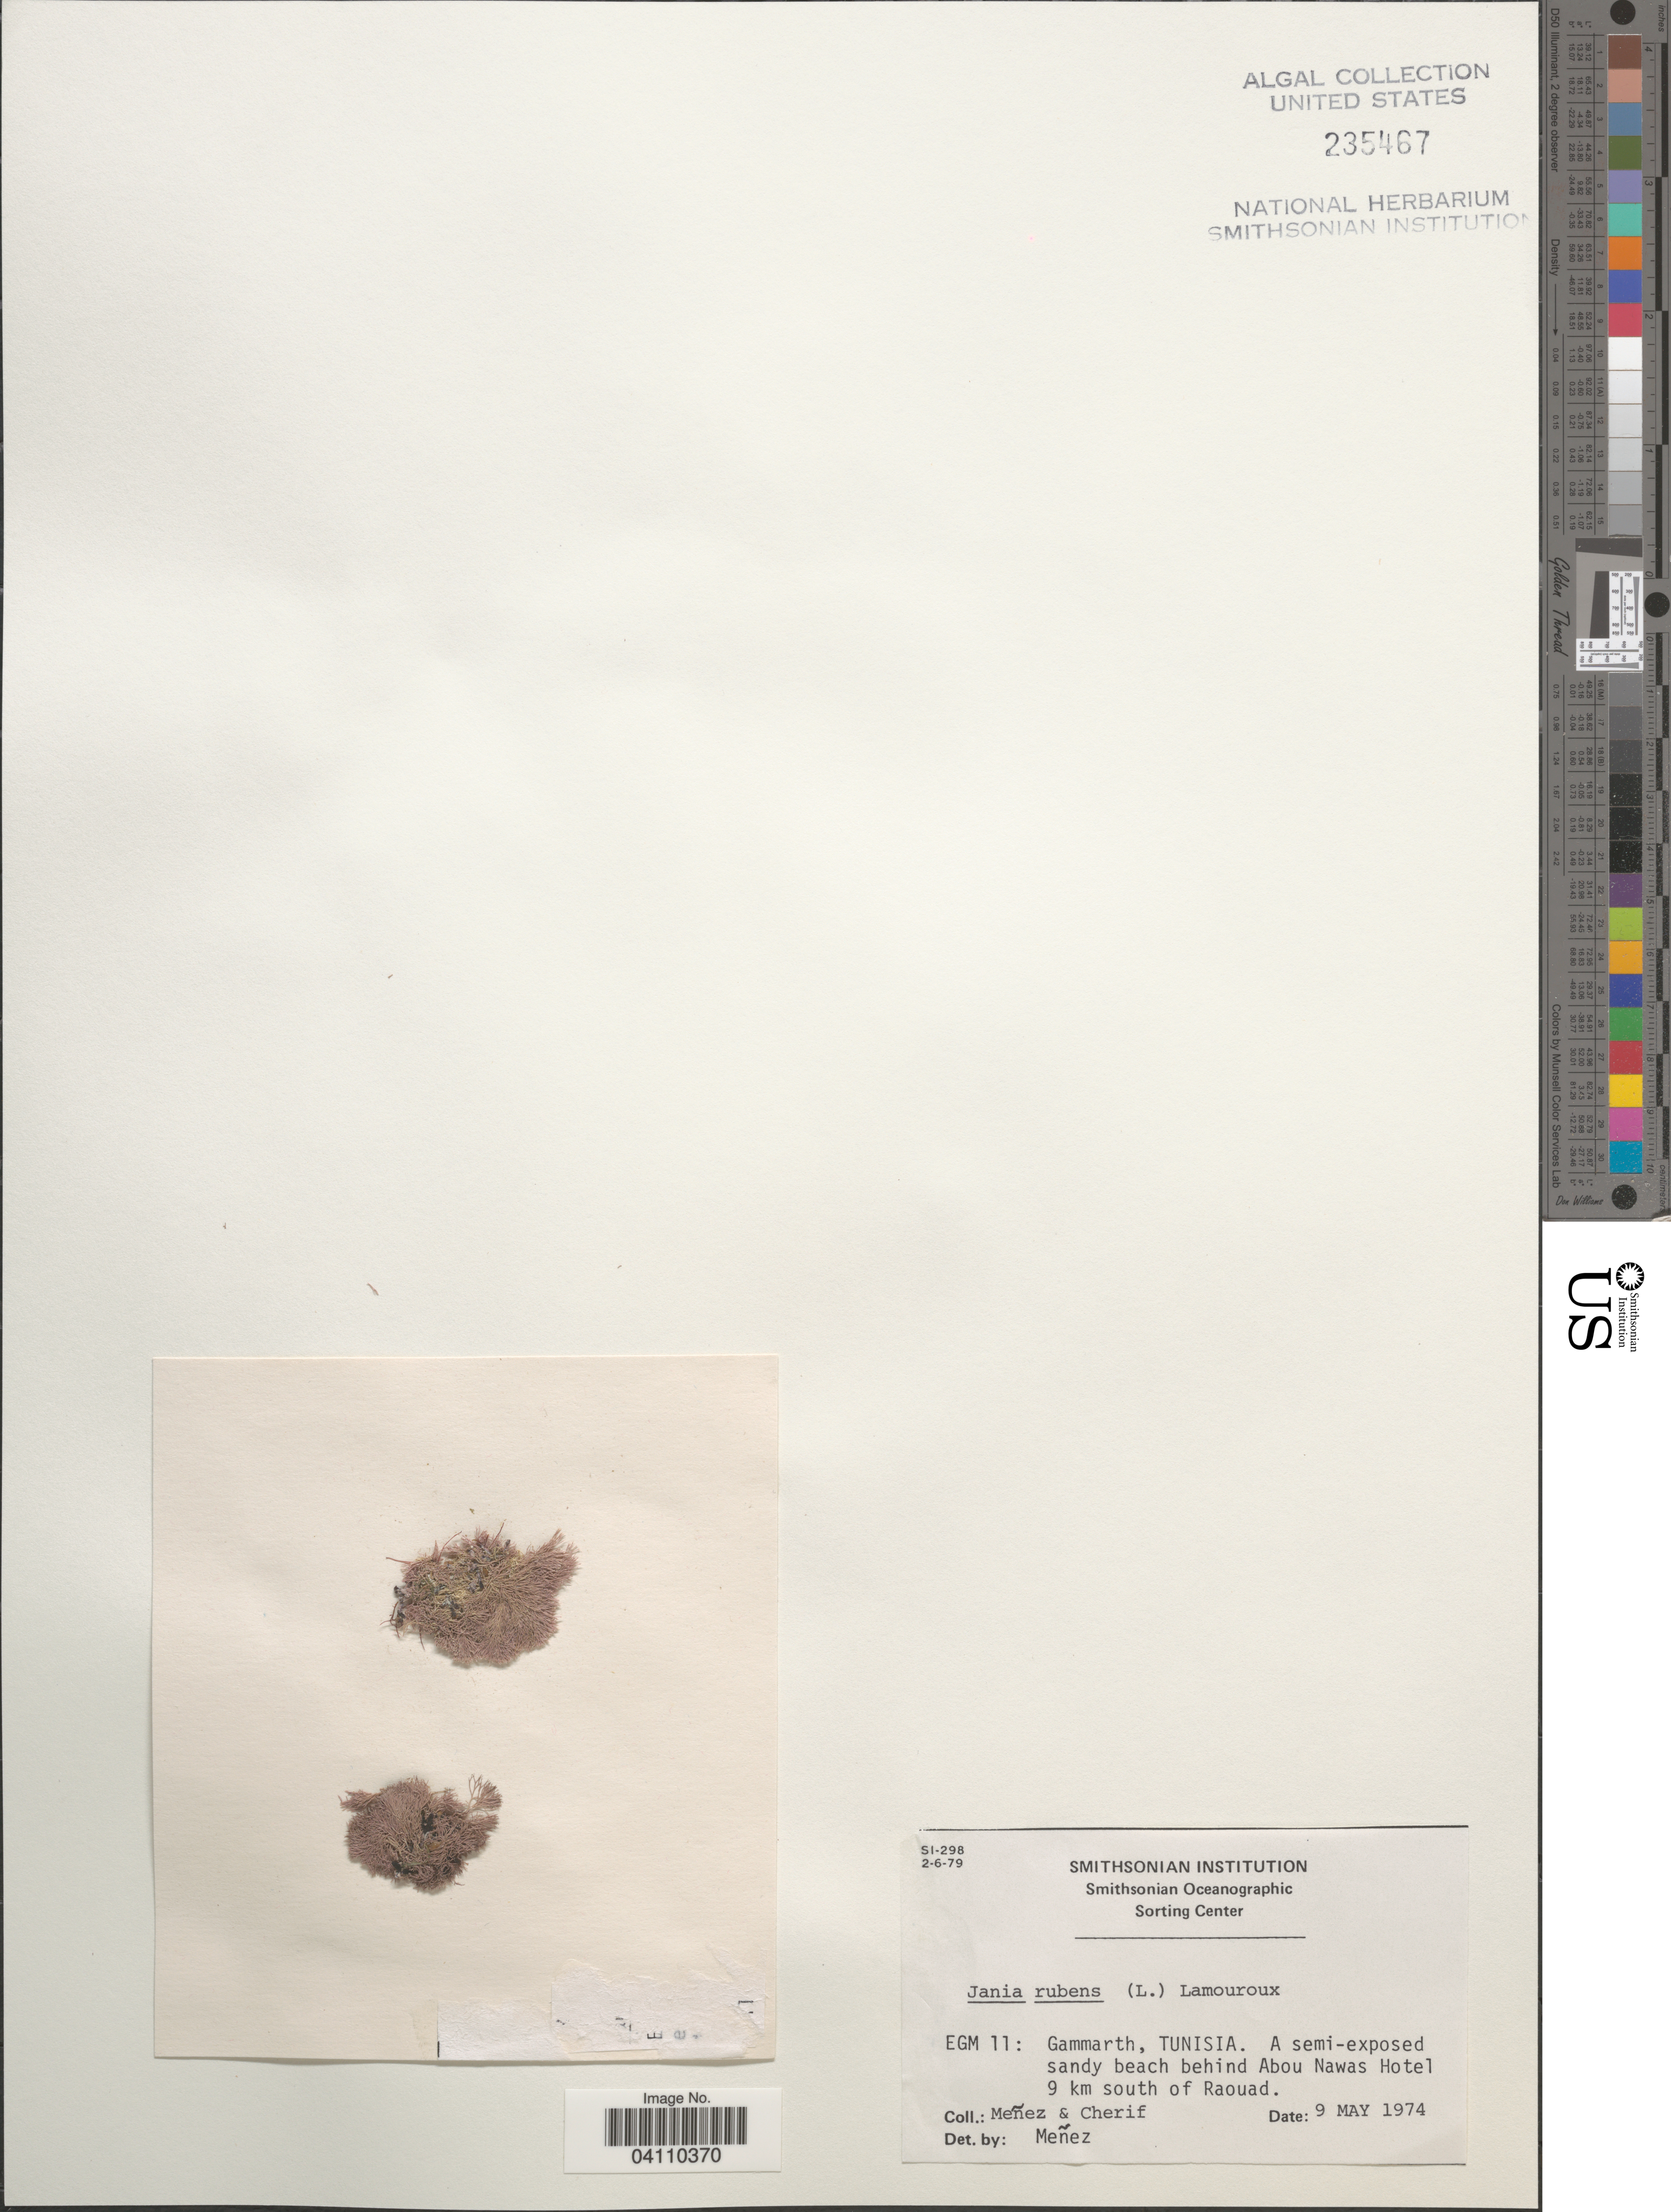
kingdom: Plantae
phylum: Rhodophyta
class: Florideophyceae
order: Corallinales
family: Corallinaceae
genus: Jania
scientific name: Jania rubens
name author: (L.) J.V.Lamouroux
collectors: Menez & -. Cherif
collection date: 1974-05-09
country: Tunisia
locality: EGM 11: Gammarth. Beach behind About Nawas Hotel 9 km south of Raouad.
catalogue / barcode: US 235467